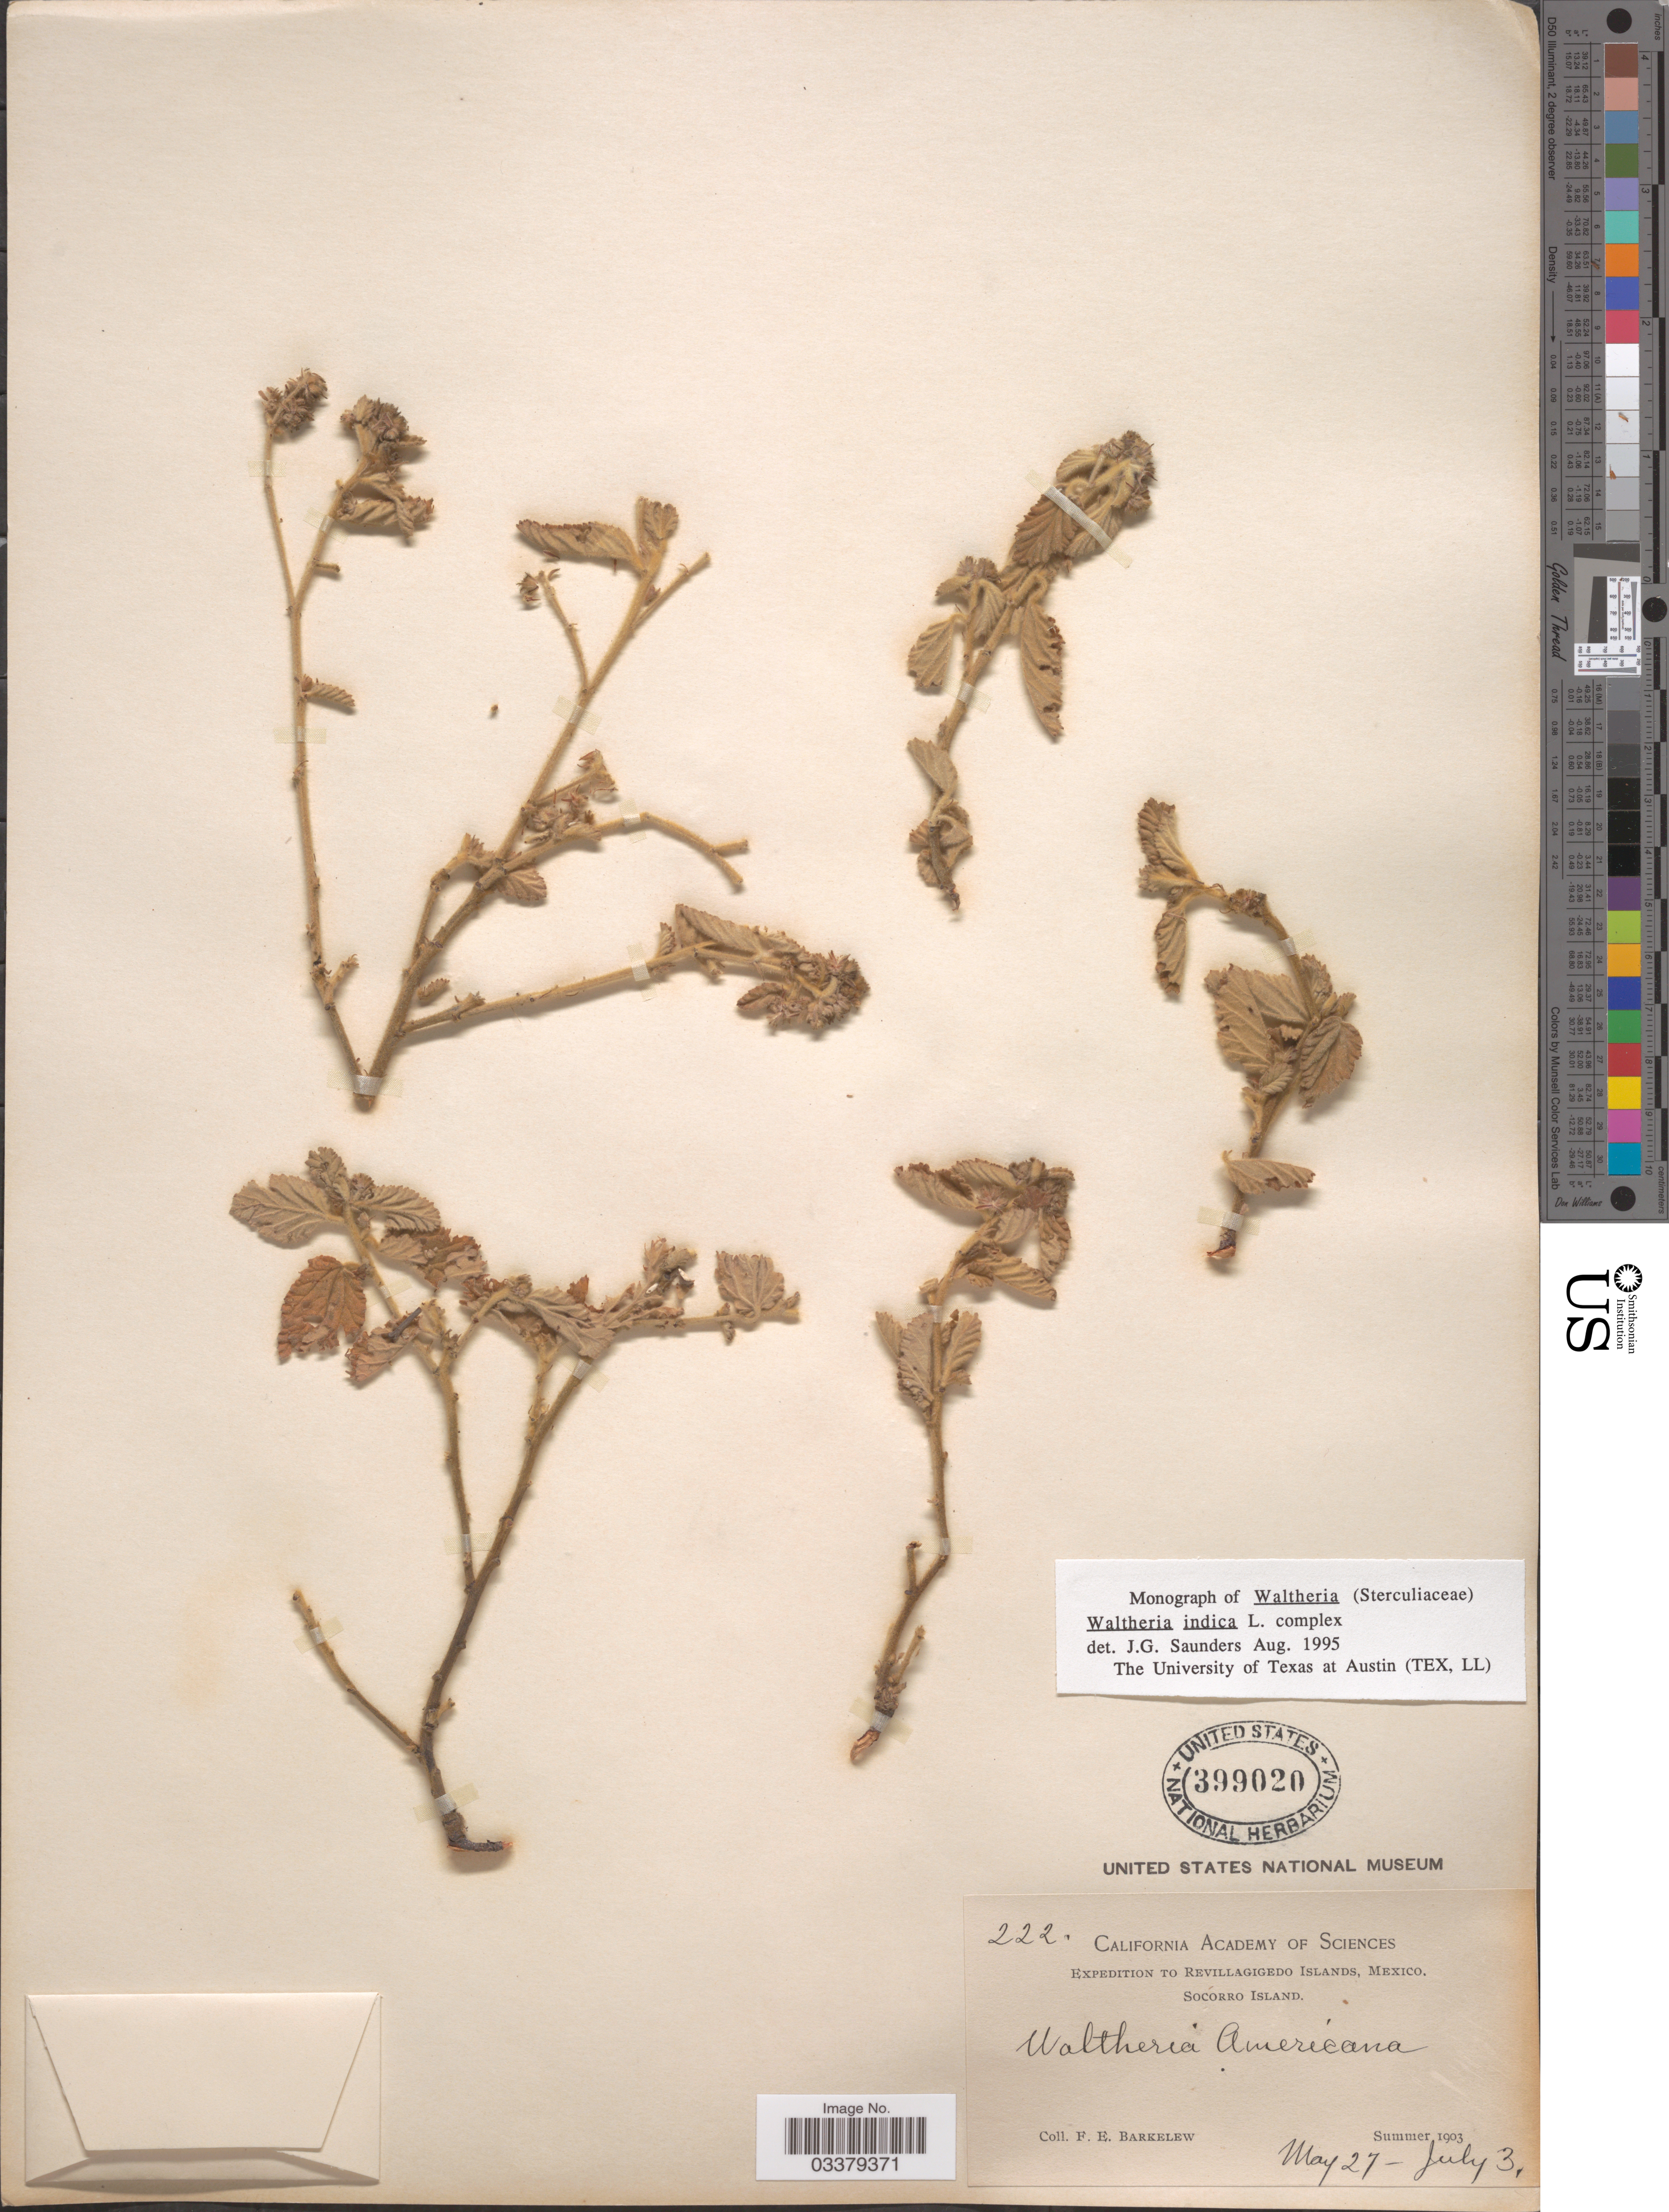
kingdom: Plantae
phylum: Tracheophyta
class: Magnoliopsida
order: Malvales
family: Malvaceae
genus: Waltheria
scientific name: Waltheria indica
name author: L.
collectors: F. Barkelew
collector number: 222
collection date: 1903-05-27/1903-07-03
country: Mexico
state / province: Colima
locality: Revillagigedo Islands, Socorro Island.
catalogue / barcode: US 399020